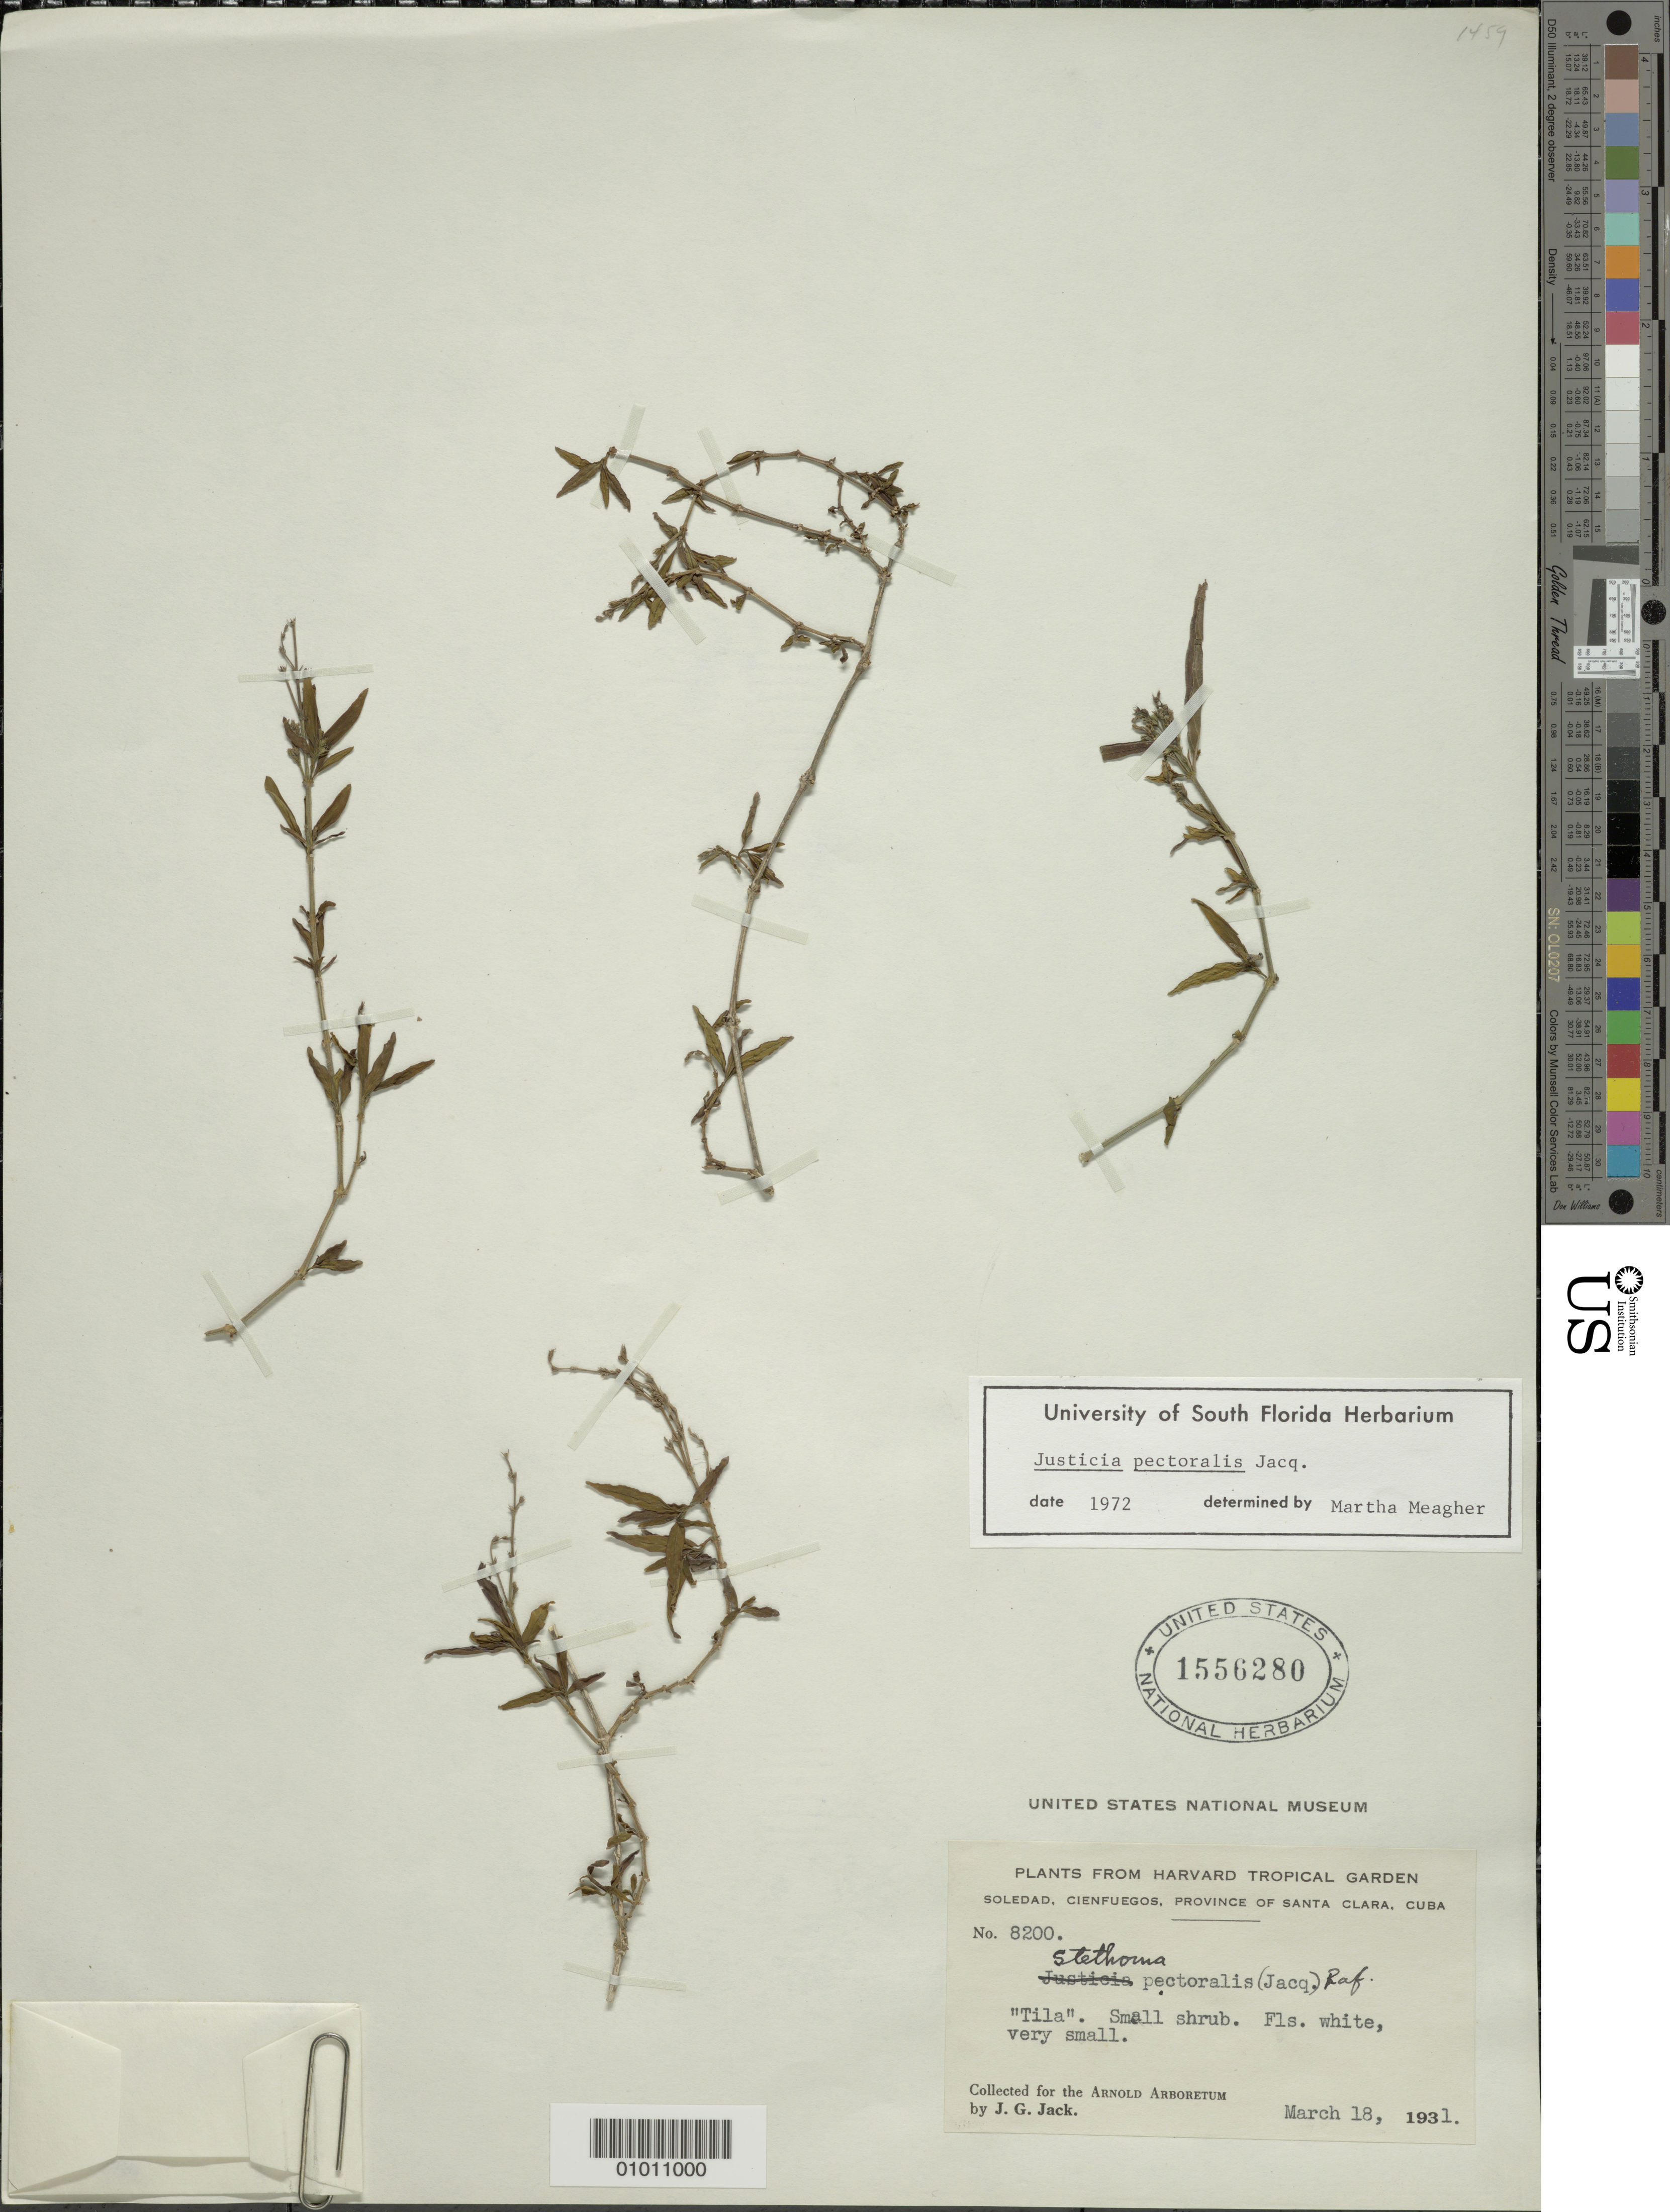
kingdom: Plantae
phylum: Tracheophyta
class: Magnoliopsida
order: Lamiales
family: Acanthaceae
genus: Justicia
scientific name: Justicia pectoralis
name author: Jacq.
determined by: Meagher, M.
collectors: J. G. Jack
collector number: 8200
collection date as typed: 18 Mar 1931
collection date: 1931-03-18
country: Cuba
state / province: Cienfuegos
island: Cuba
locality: Soledad, Cienfuegos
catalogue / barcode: US 1556280